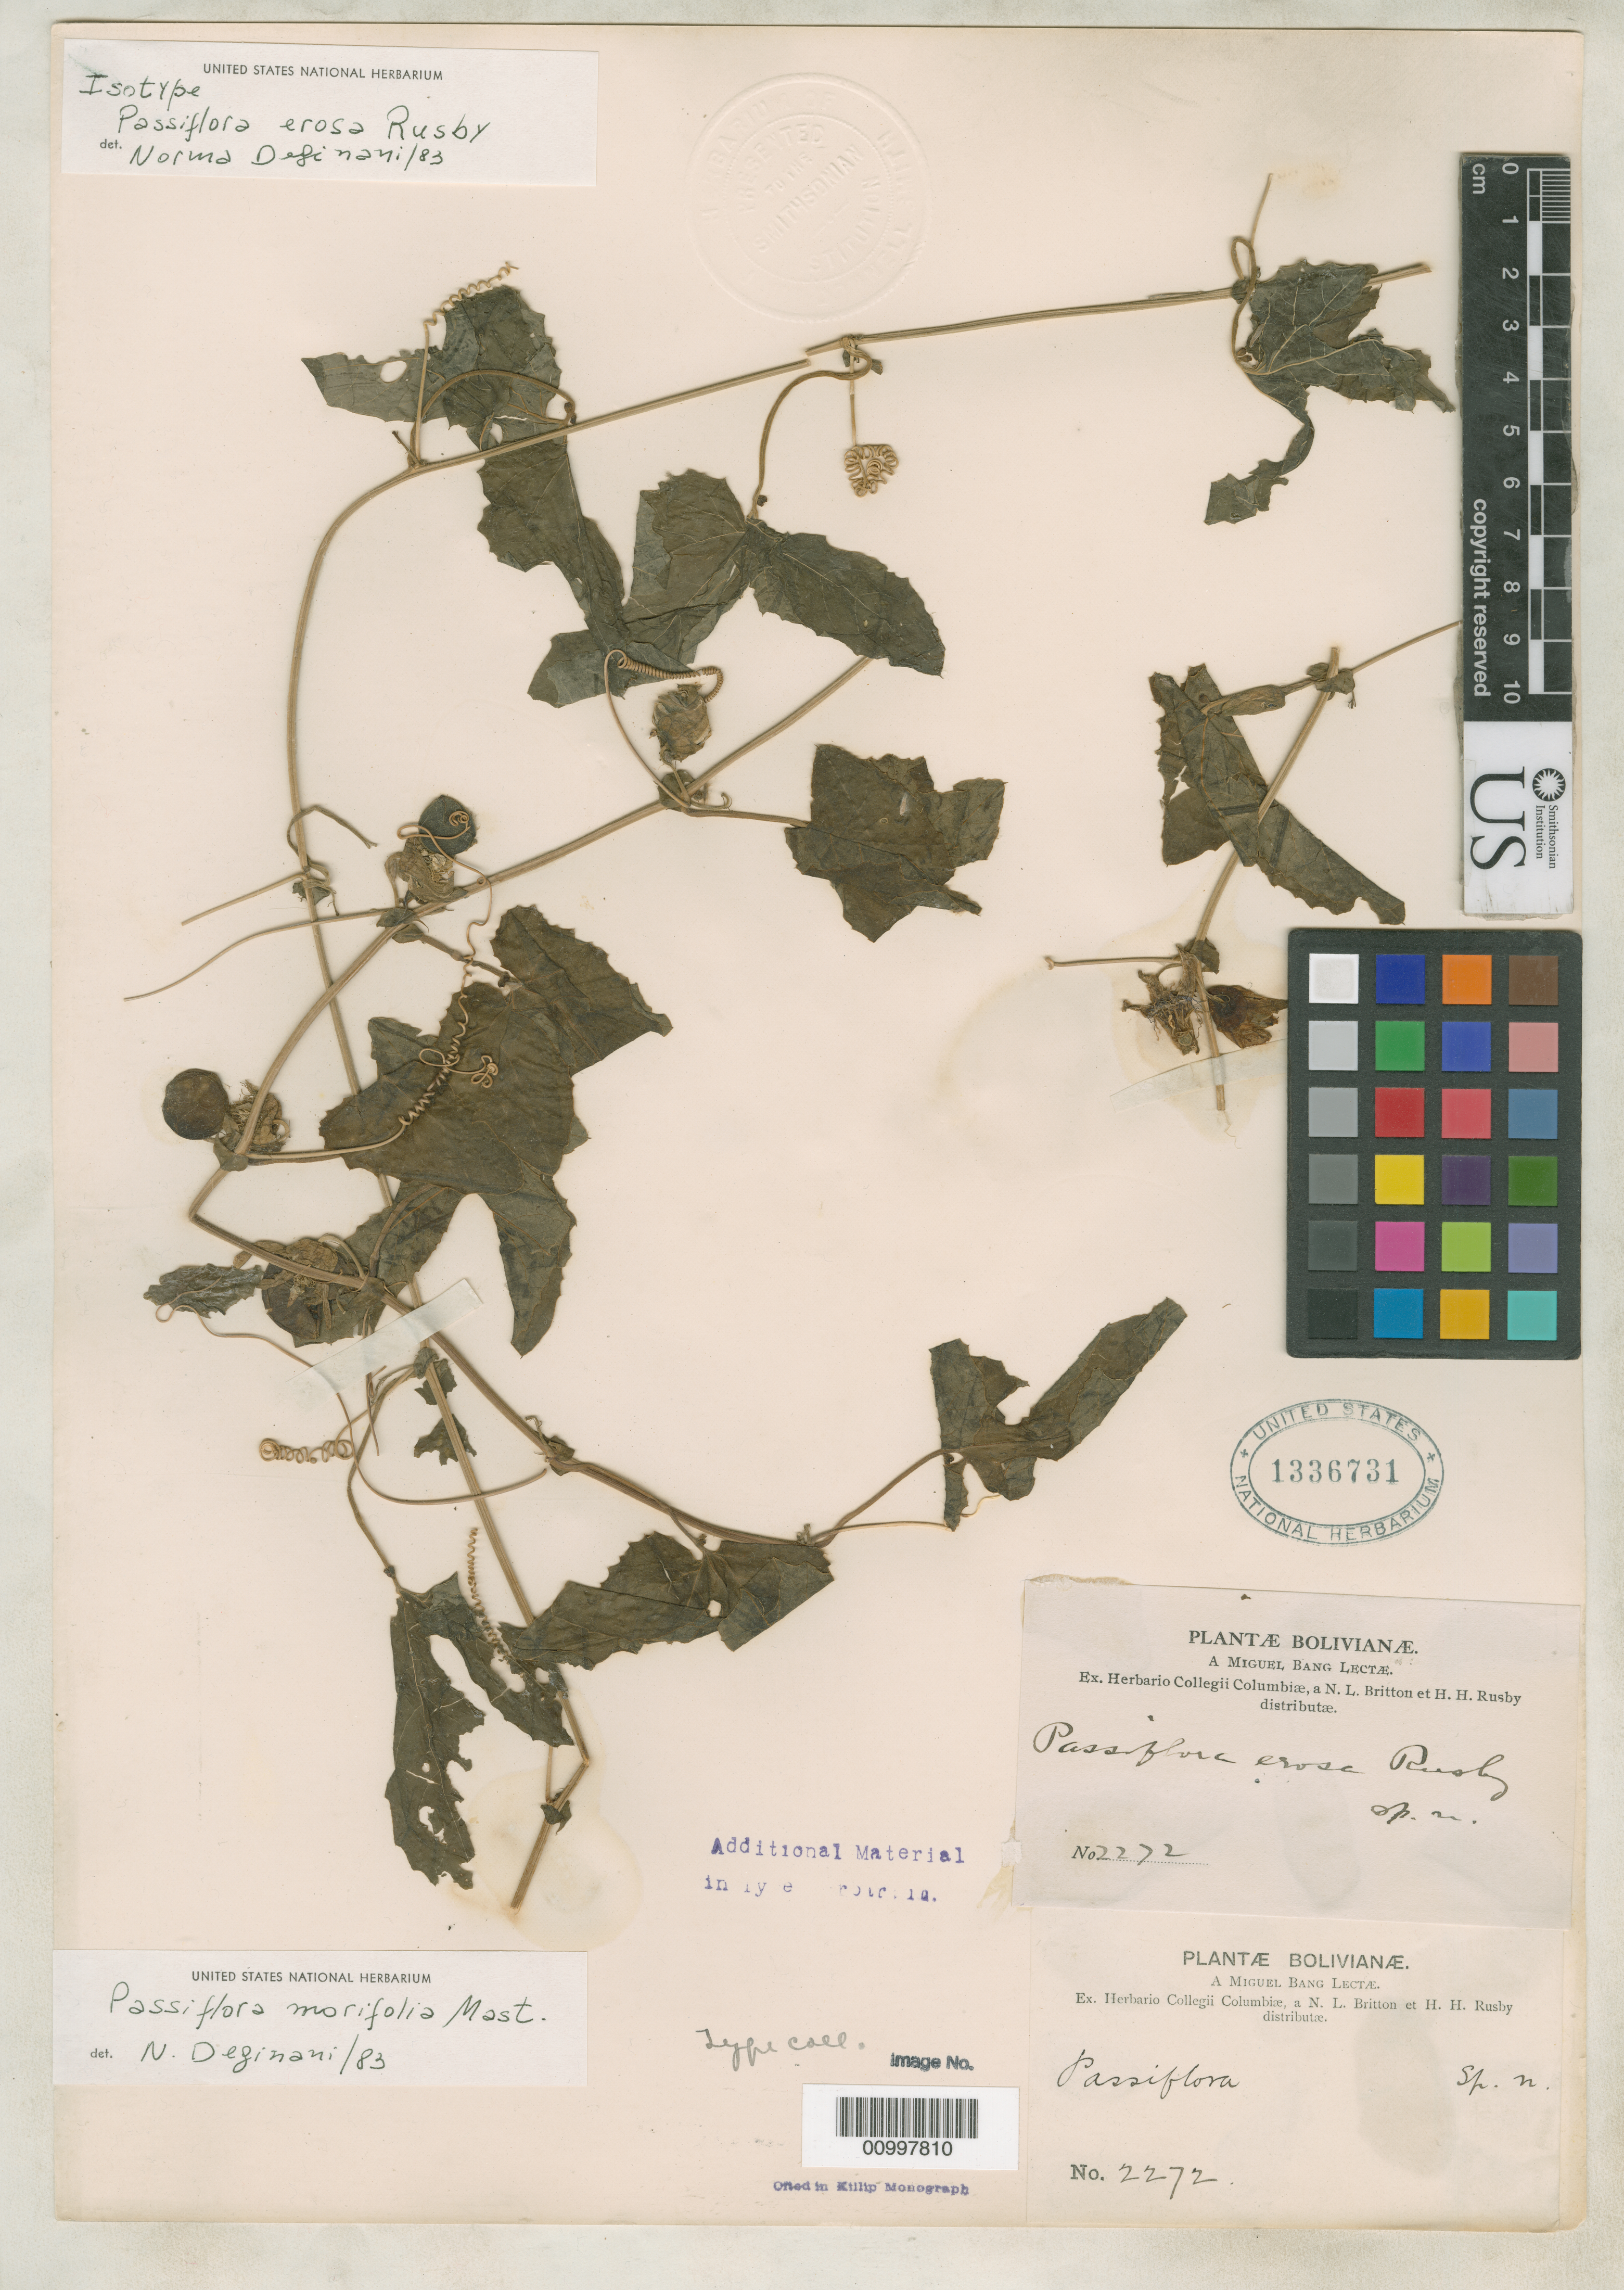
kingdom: Plantae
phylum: Tracheophyta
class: Magnoliopsida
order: Malpighiales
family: Passifloraceae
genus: Passiflora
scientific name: Passiflora erosa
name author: Rusby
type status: Isotype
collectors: M. Bang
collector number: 2272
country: Bolivia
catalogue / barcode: US 1336731